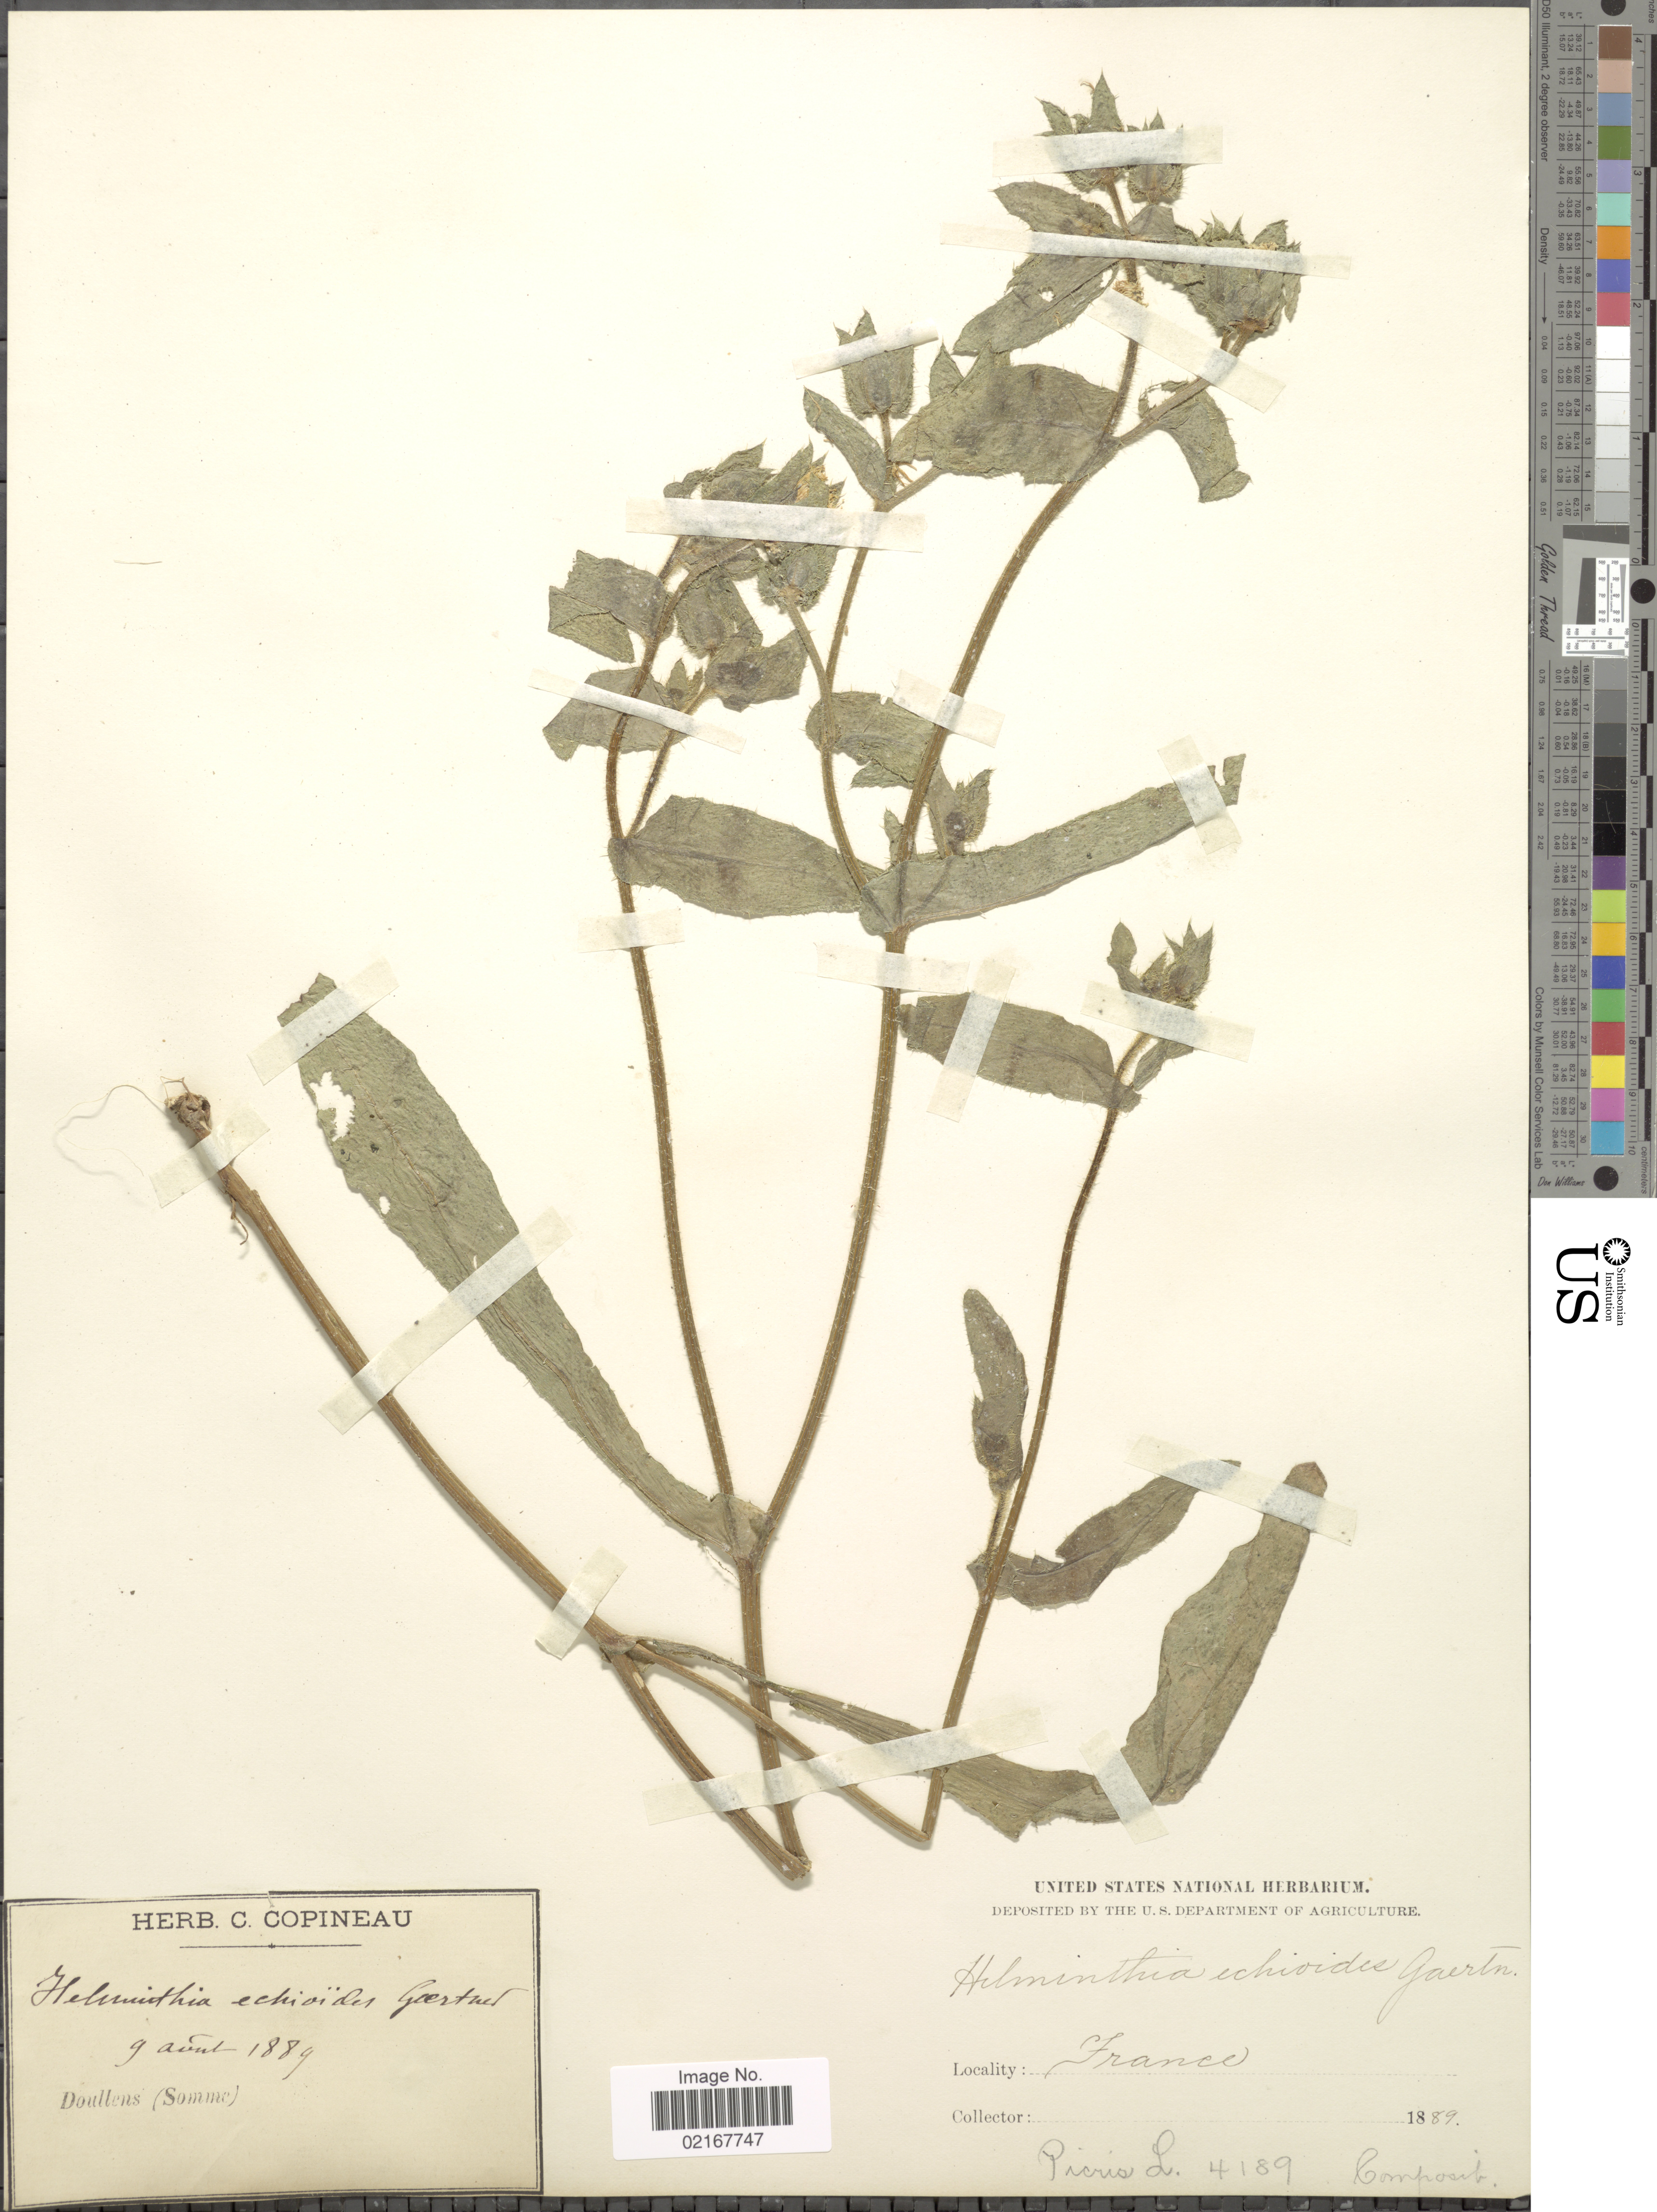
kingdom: Plantae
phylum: Tracheophyta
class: Magnoliopsida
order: Asterales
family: Asteraceae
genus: Helminthotheca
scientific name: Helminthotheca echioides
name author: (L.) Holub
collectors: ex herb. C. Copineau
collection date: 1889-08-09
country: France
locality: Doullens (Somme)